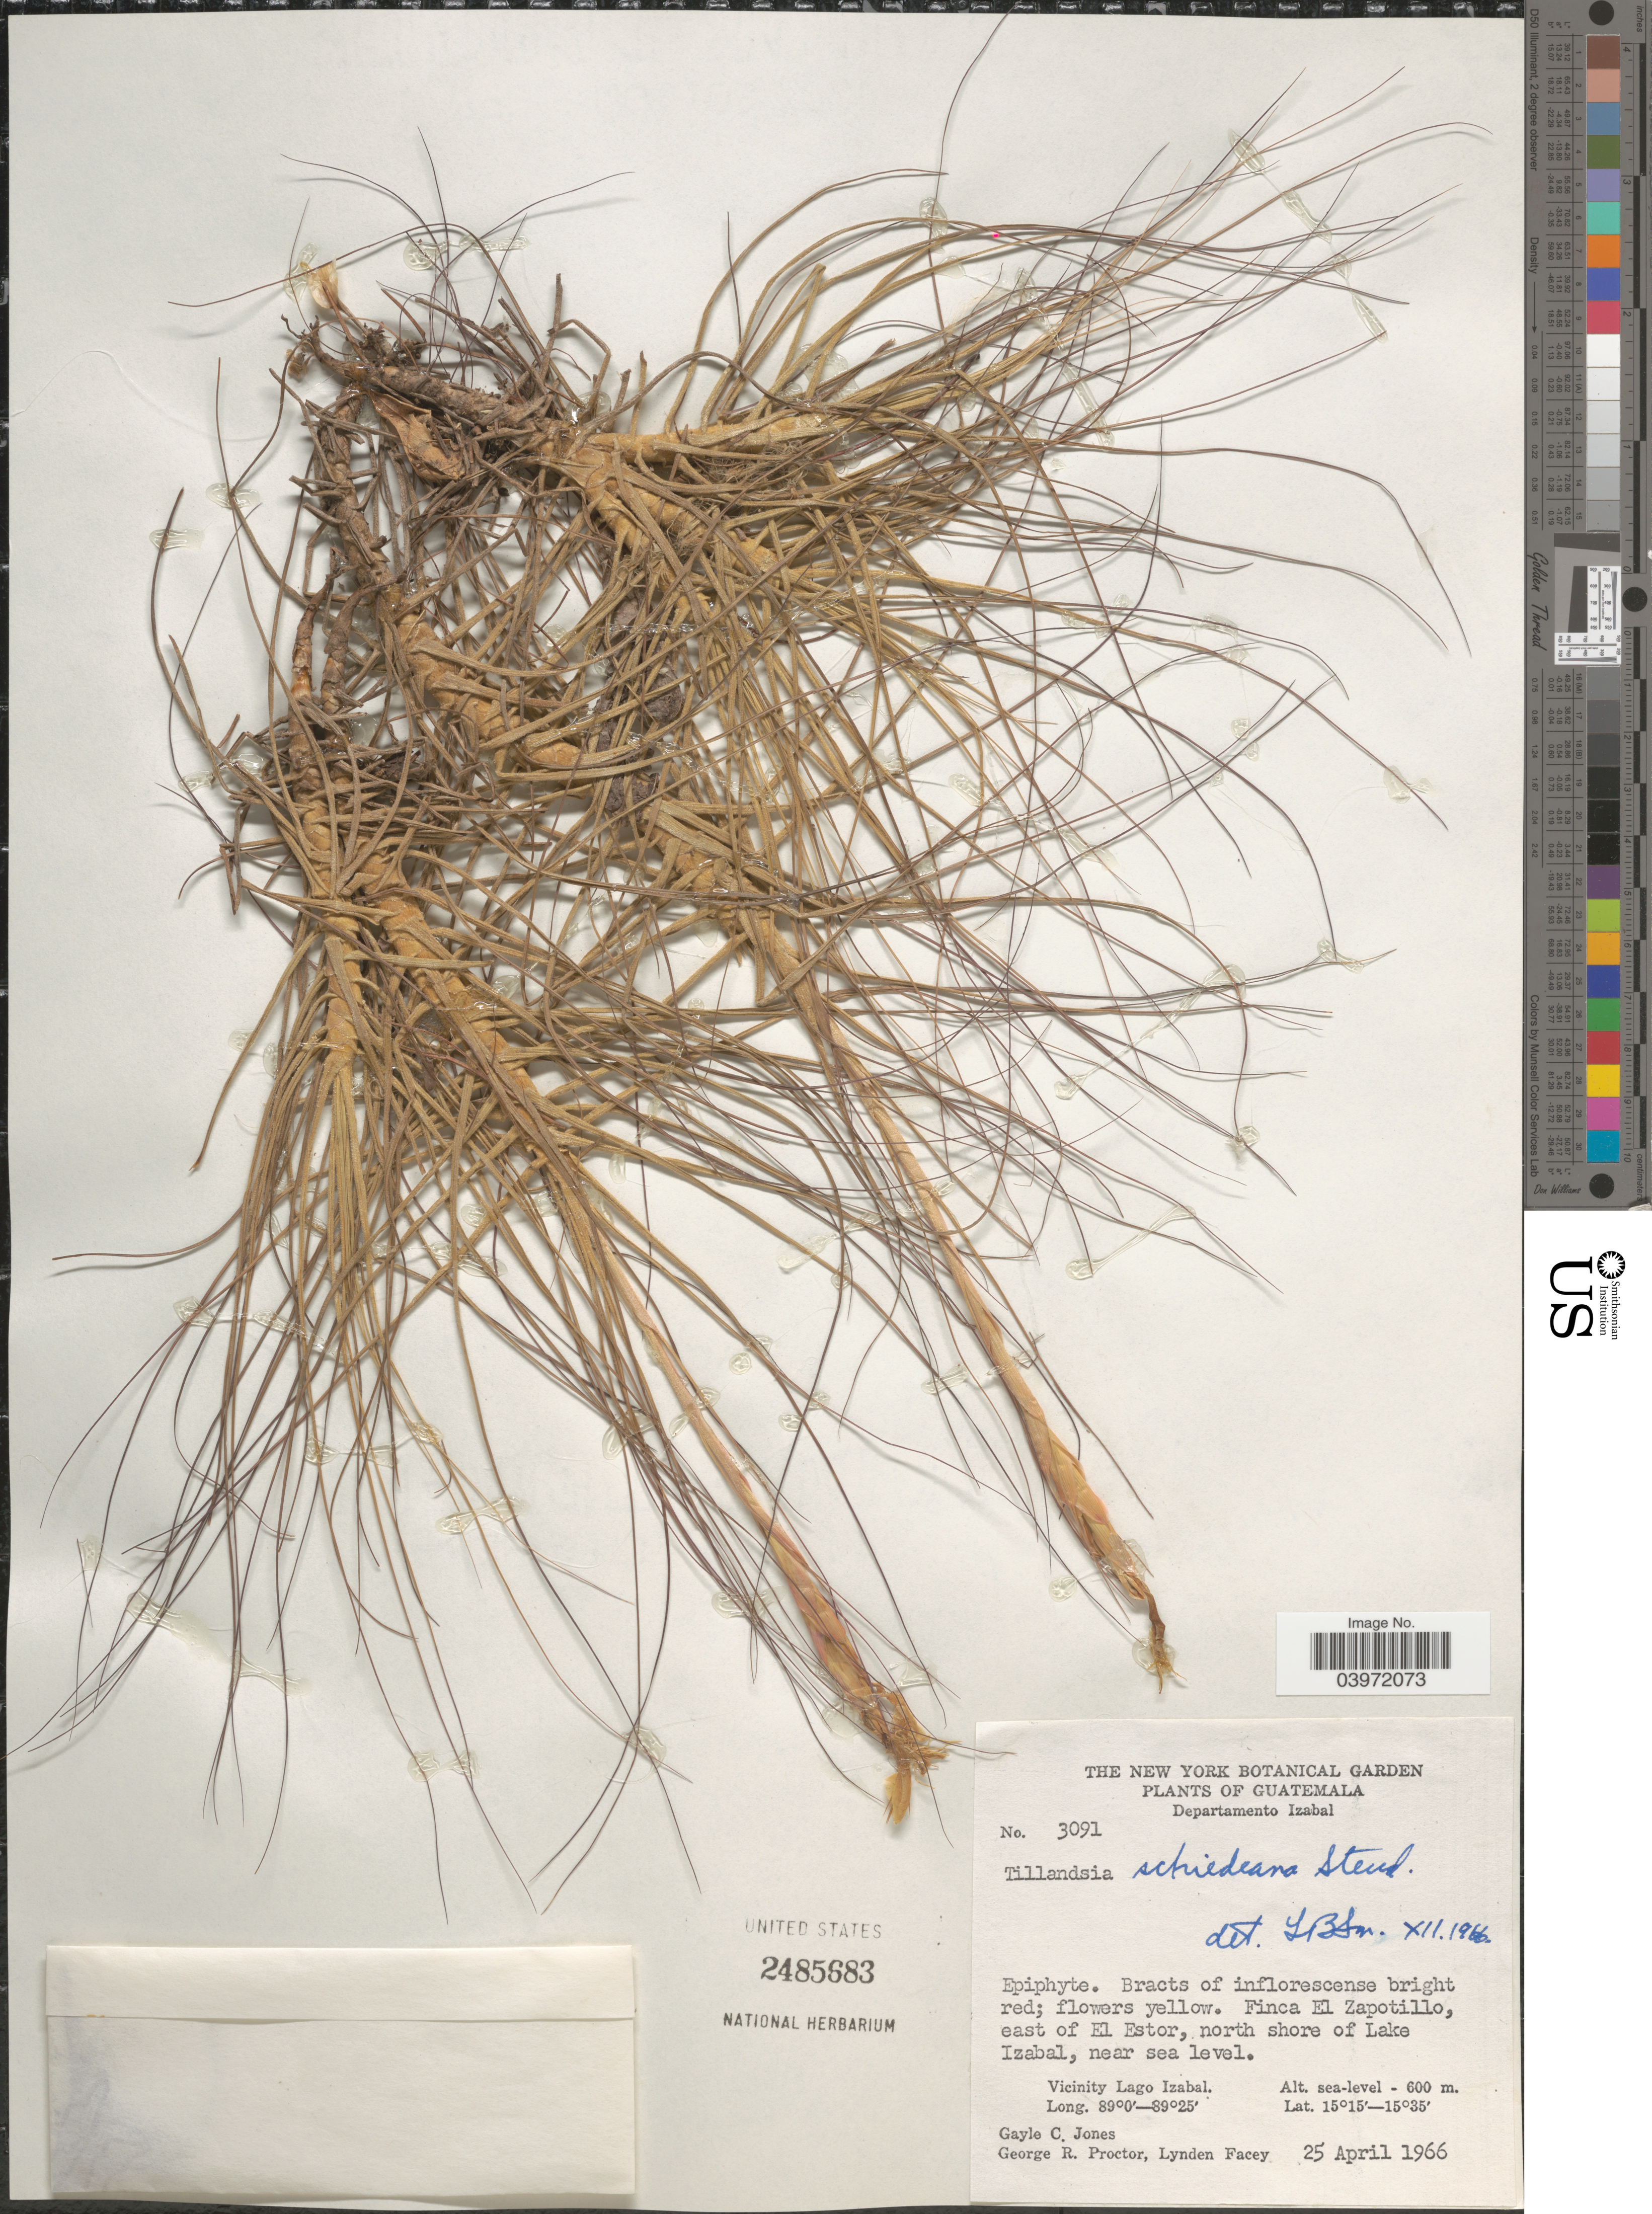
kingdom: Plantae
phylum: Tracheophyta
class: Liliopsida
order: Poales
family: Bromeliaceae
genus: Tillandsia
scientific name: Tillandsia schiedeana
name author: Steud.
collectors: G. C. Jones, G. R. Proctor & L. Facey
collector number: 3091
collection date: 1966-04-25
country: Guatemala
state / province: Izabal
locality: Departamento Izabal. Finca El Zapotillo, east of El Estor, north shore of Lake Izabal. Vicinity of Lago Izabal.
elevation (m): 0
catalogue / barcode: US 2485683